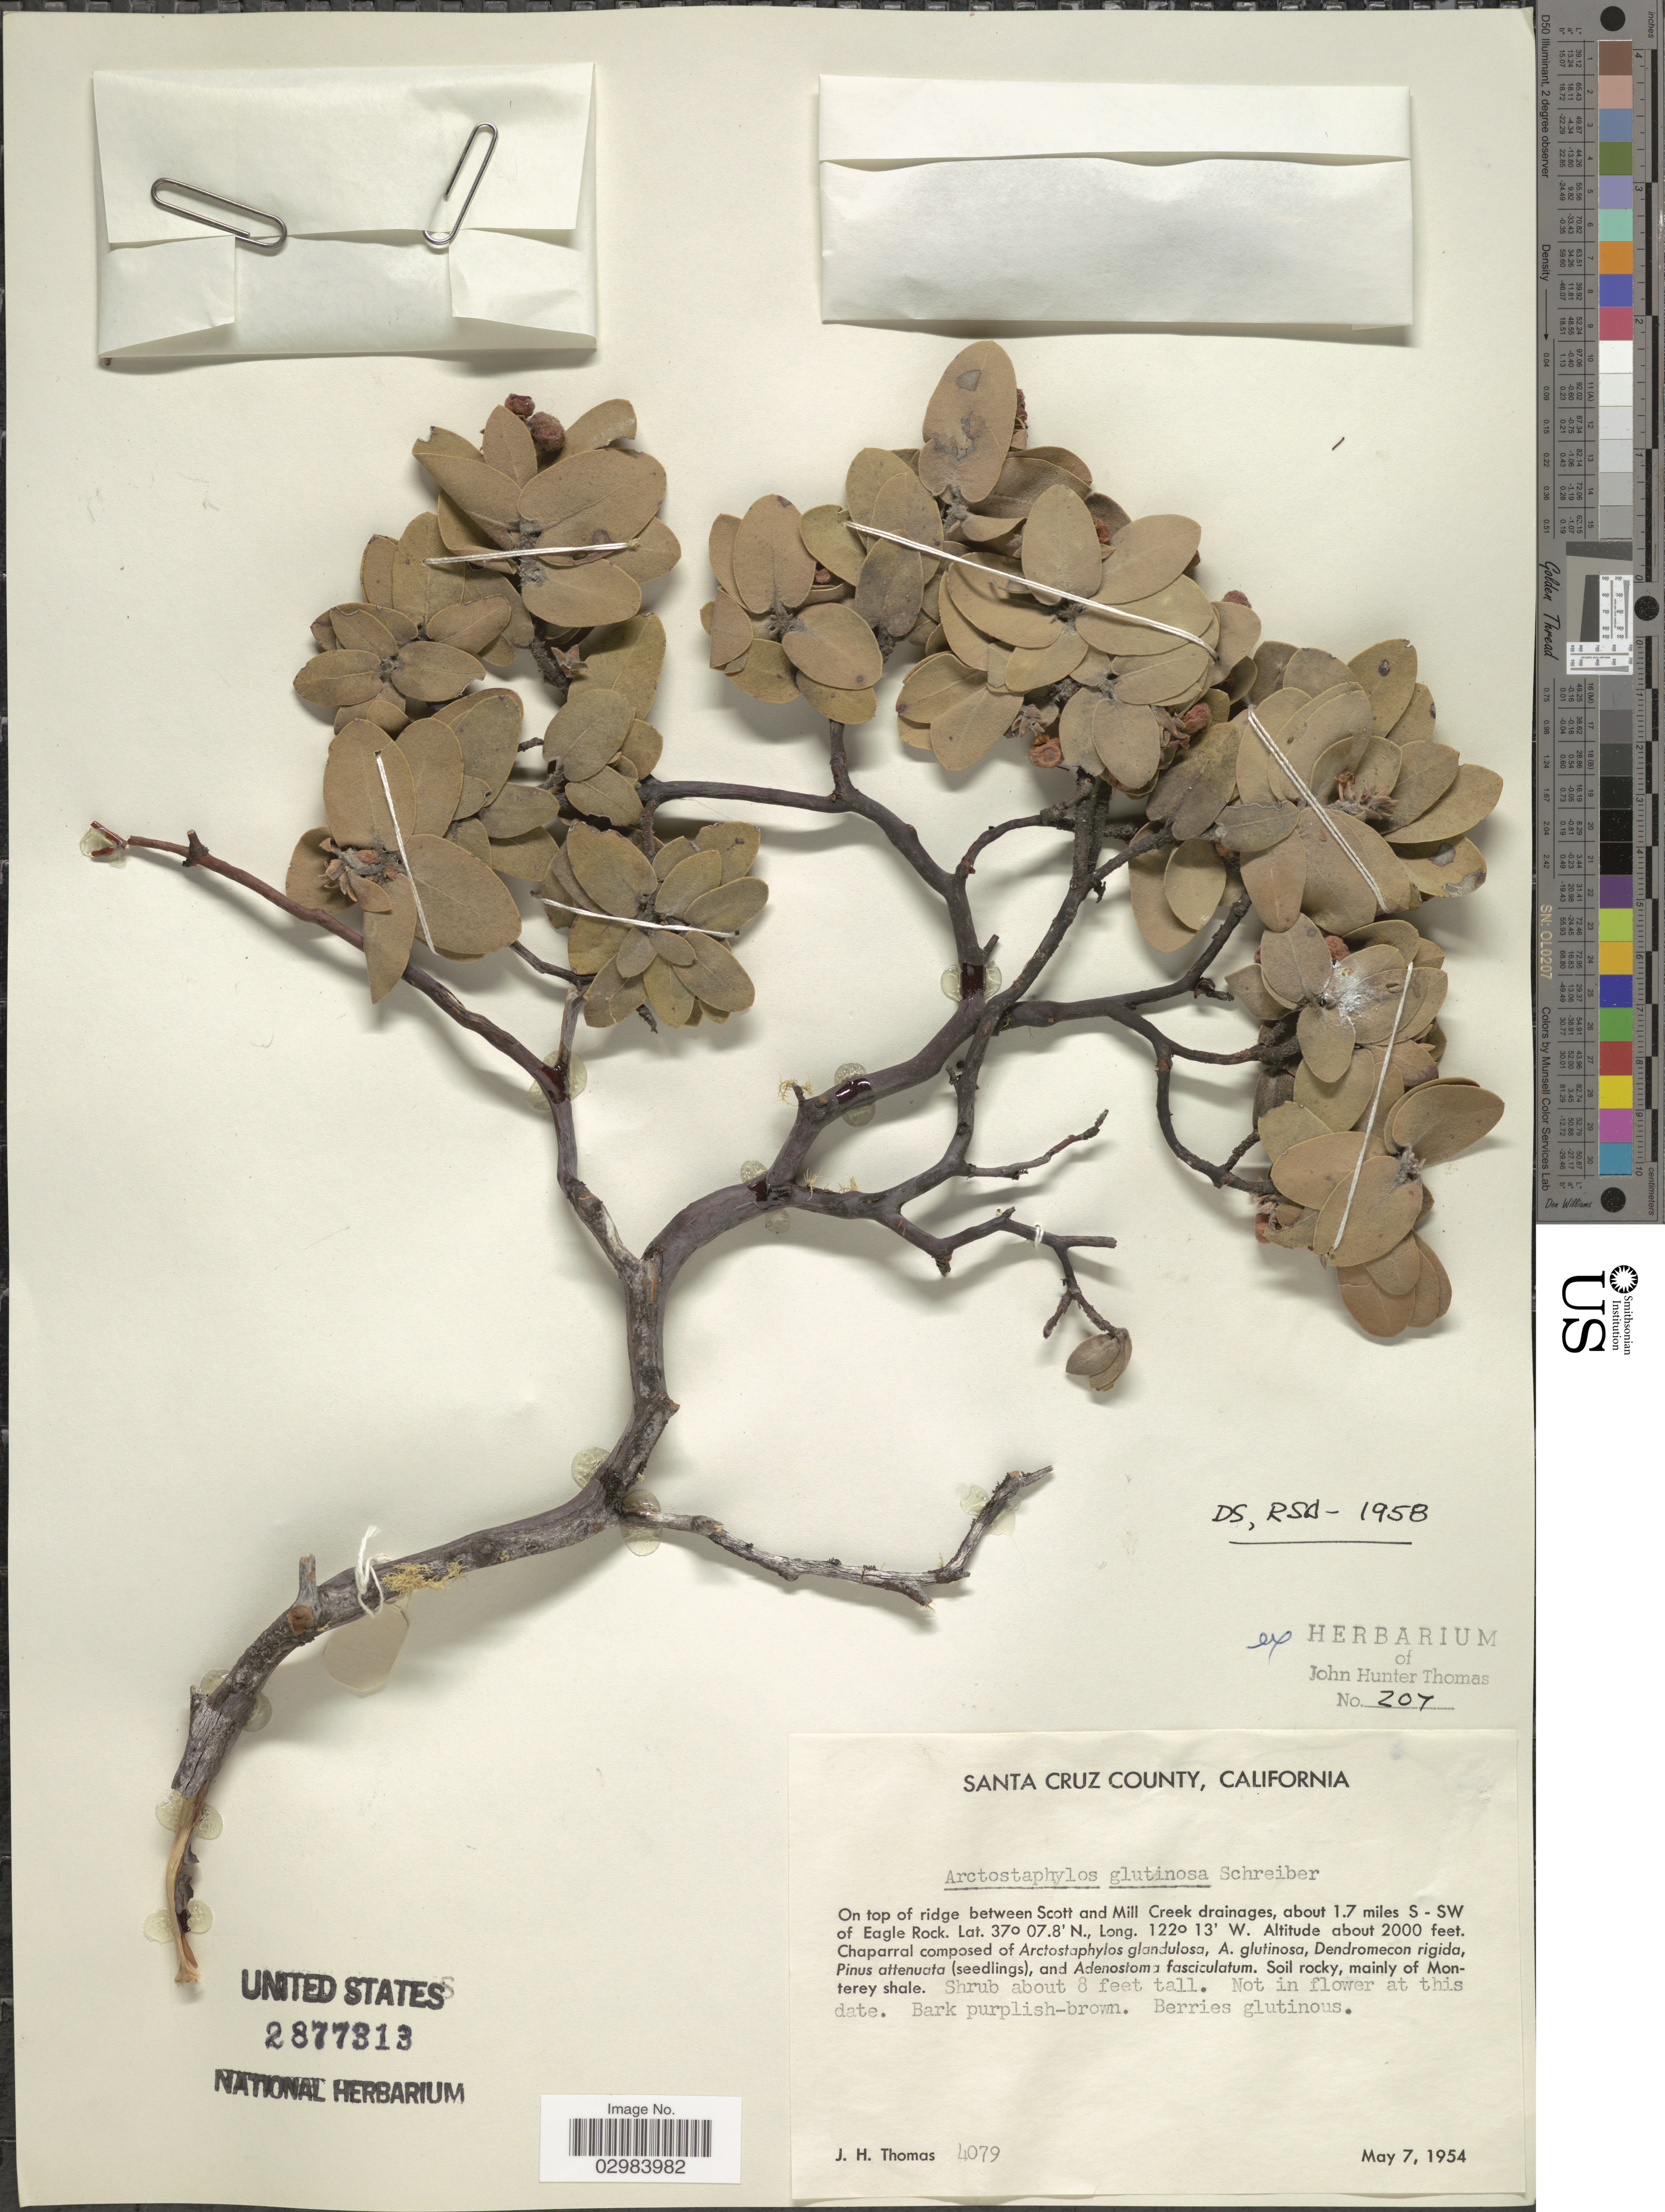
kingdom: Plantae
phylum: Tracheophyta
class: Magnoliopsida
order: Ericales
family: Ericaceae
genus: Arctostaphylos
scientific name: Arctostaphylos glutinosa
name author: B. Schreiber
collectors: J. H. Thomas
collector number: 4079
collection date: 1954-05-07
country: United States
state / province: California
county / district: Santa Cruz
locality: Santa Cruz County, On top of ridge between Scott and Mill Creek drainages, about 1.7 miles S - SW of Eagle Rock.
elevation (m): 610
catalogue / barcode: US 2877313